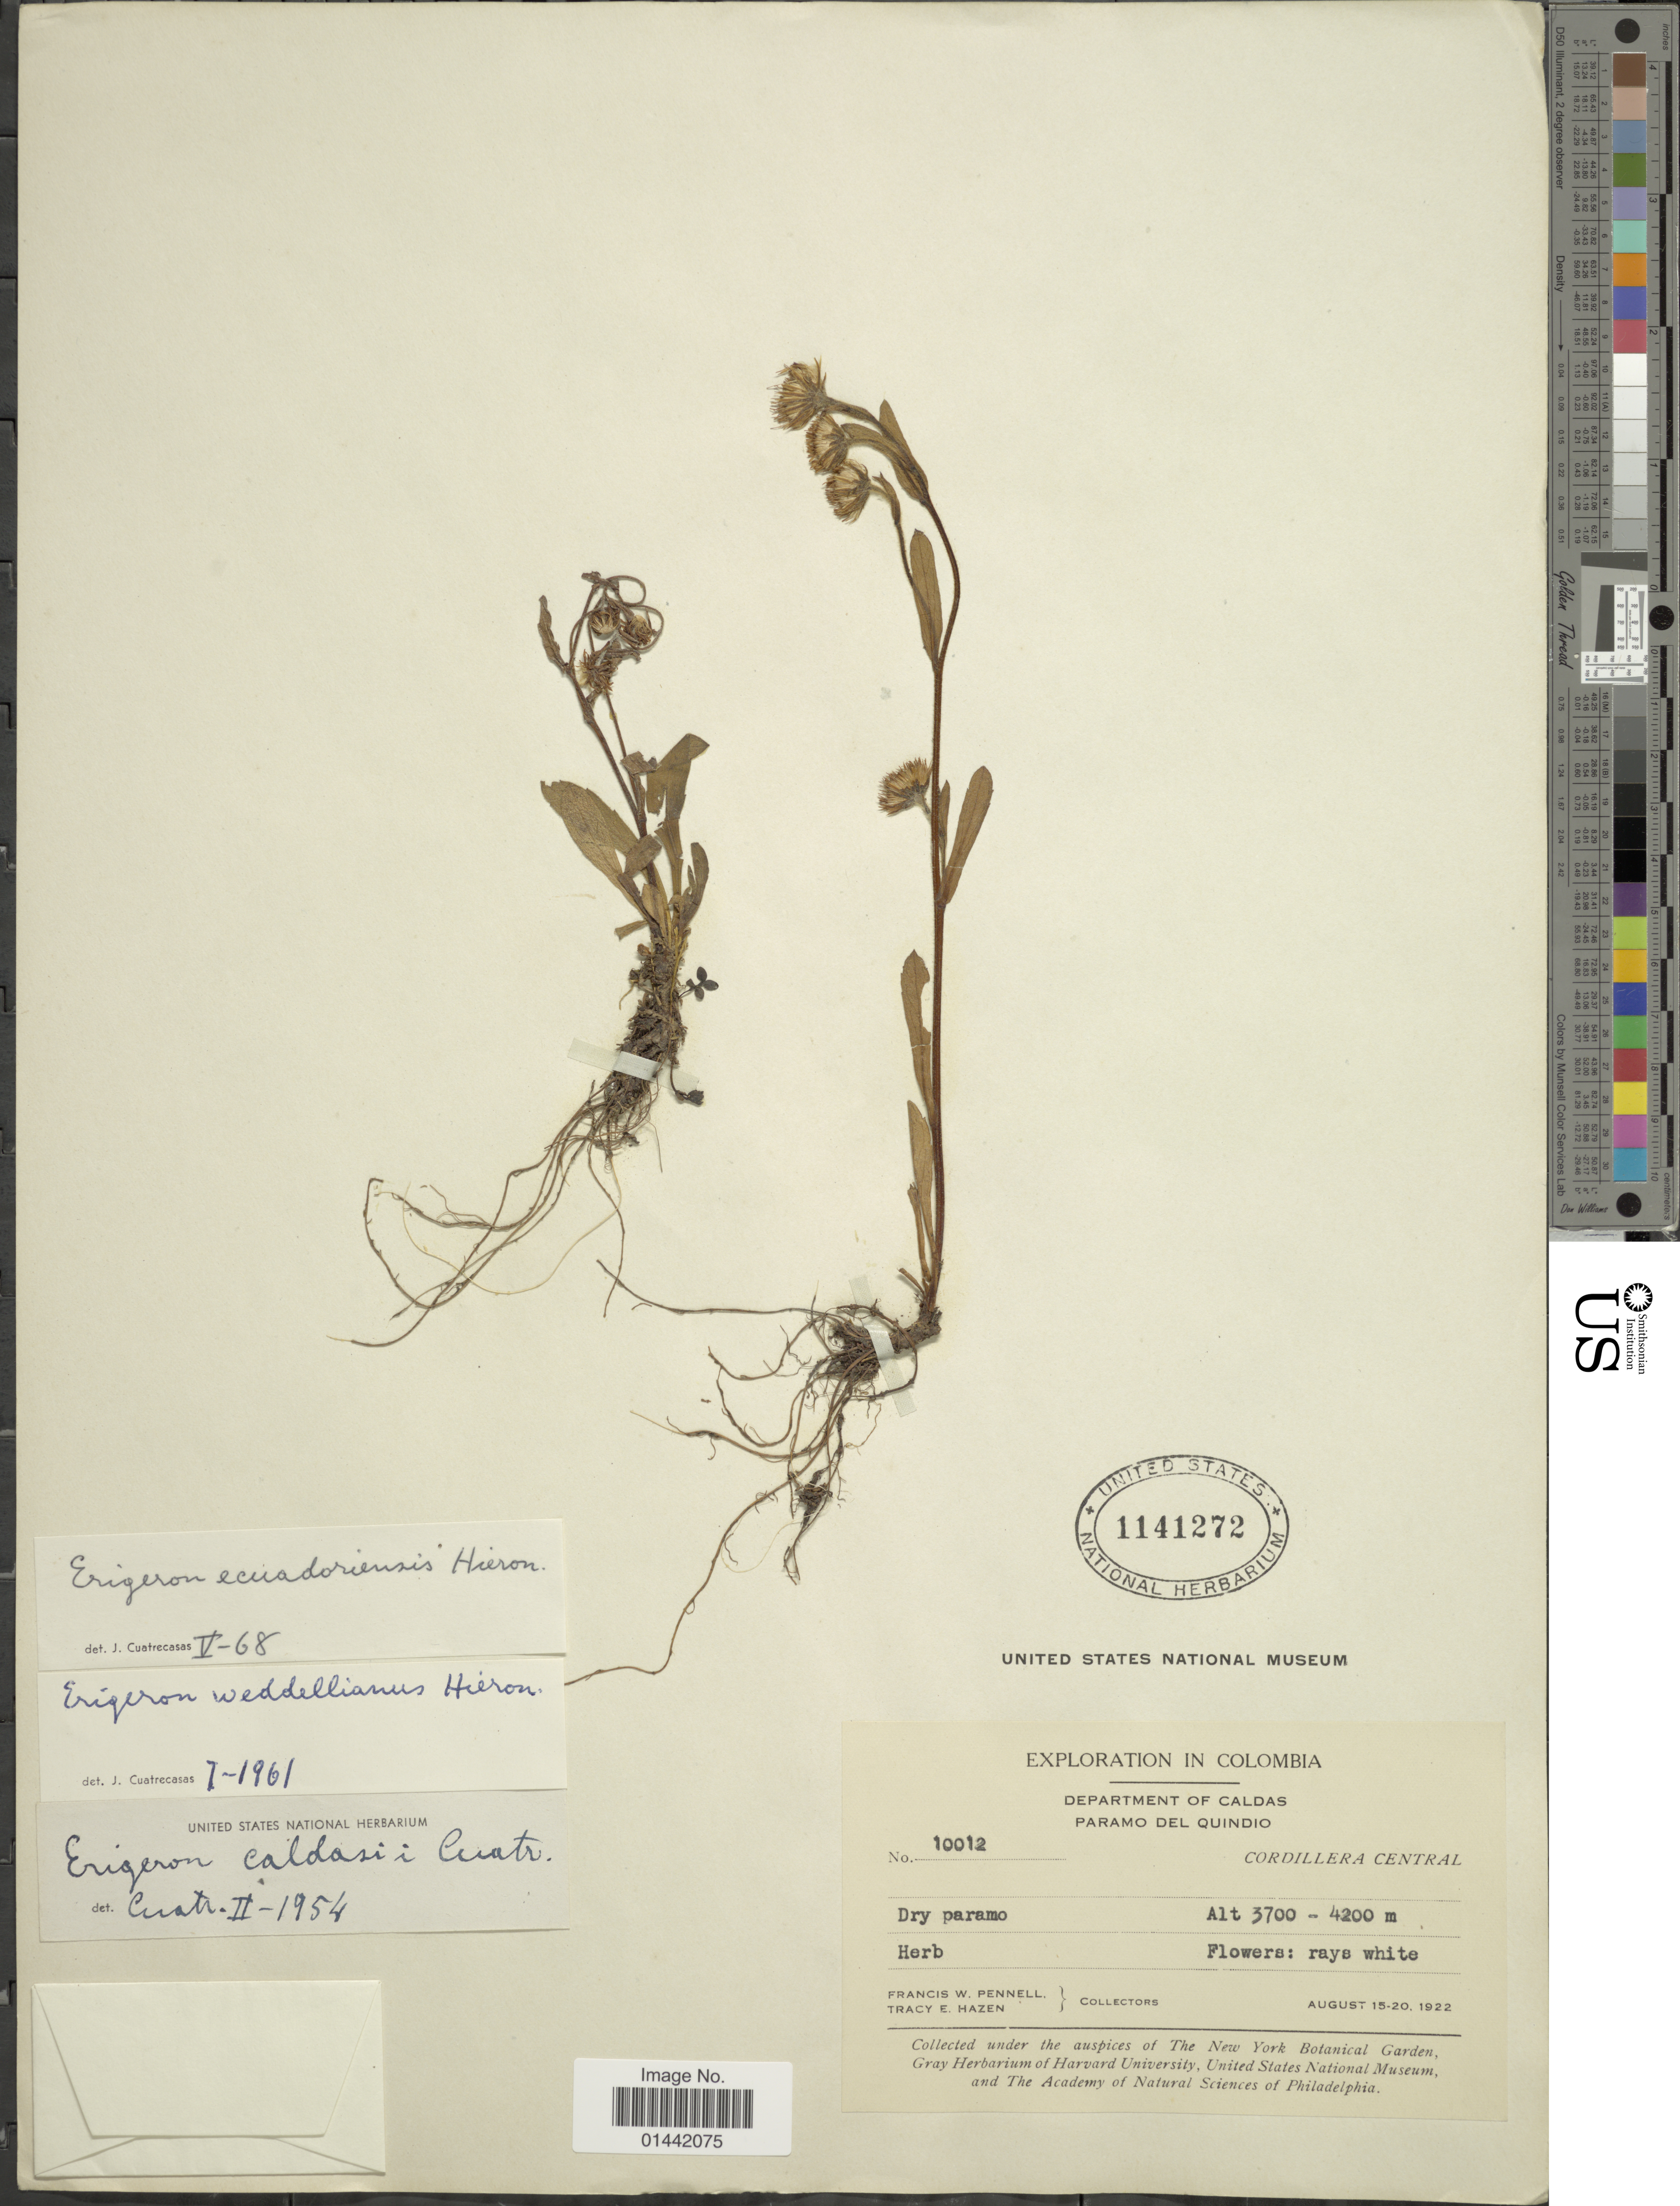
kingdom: Plantae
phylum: Tracheophyta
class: Magnoliopsida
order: Asterales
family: Asteraceae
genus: Erigeron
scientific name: Erigeron ecuadoriensis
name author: Hieron.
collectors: F. W. Pennell & T. E. Hazen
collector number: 10012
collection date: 1922-08-15/1922-08-20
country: Colombia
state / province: Caldas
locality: Columbia, Paramo Del Quindio, Cordillera Central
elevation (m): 3700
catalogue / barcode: US 1141272